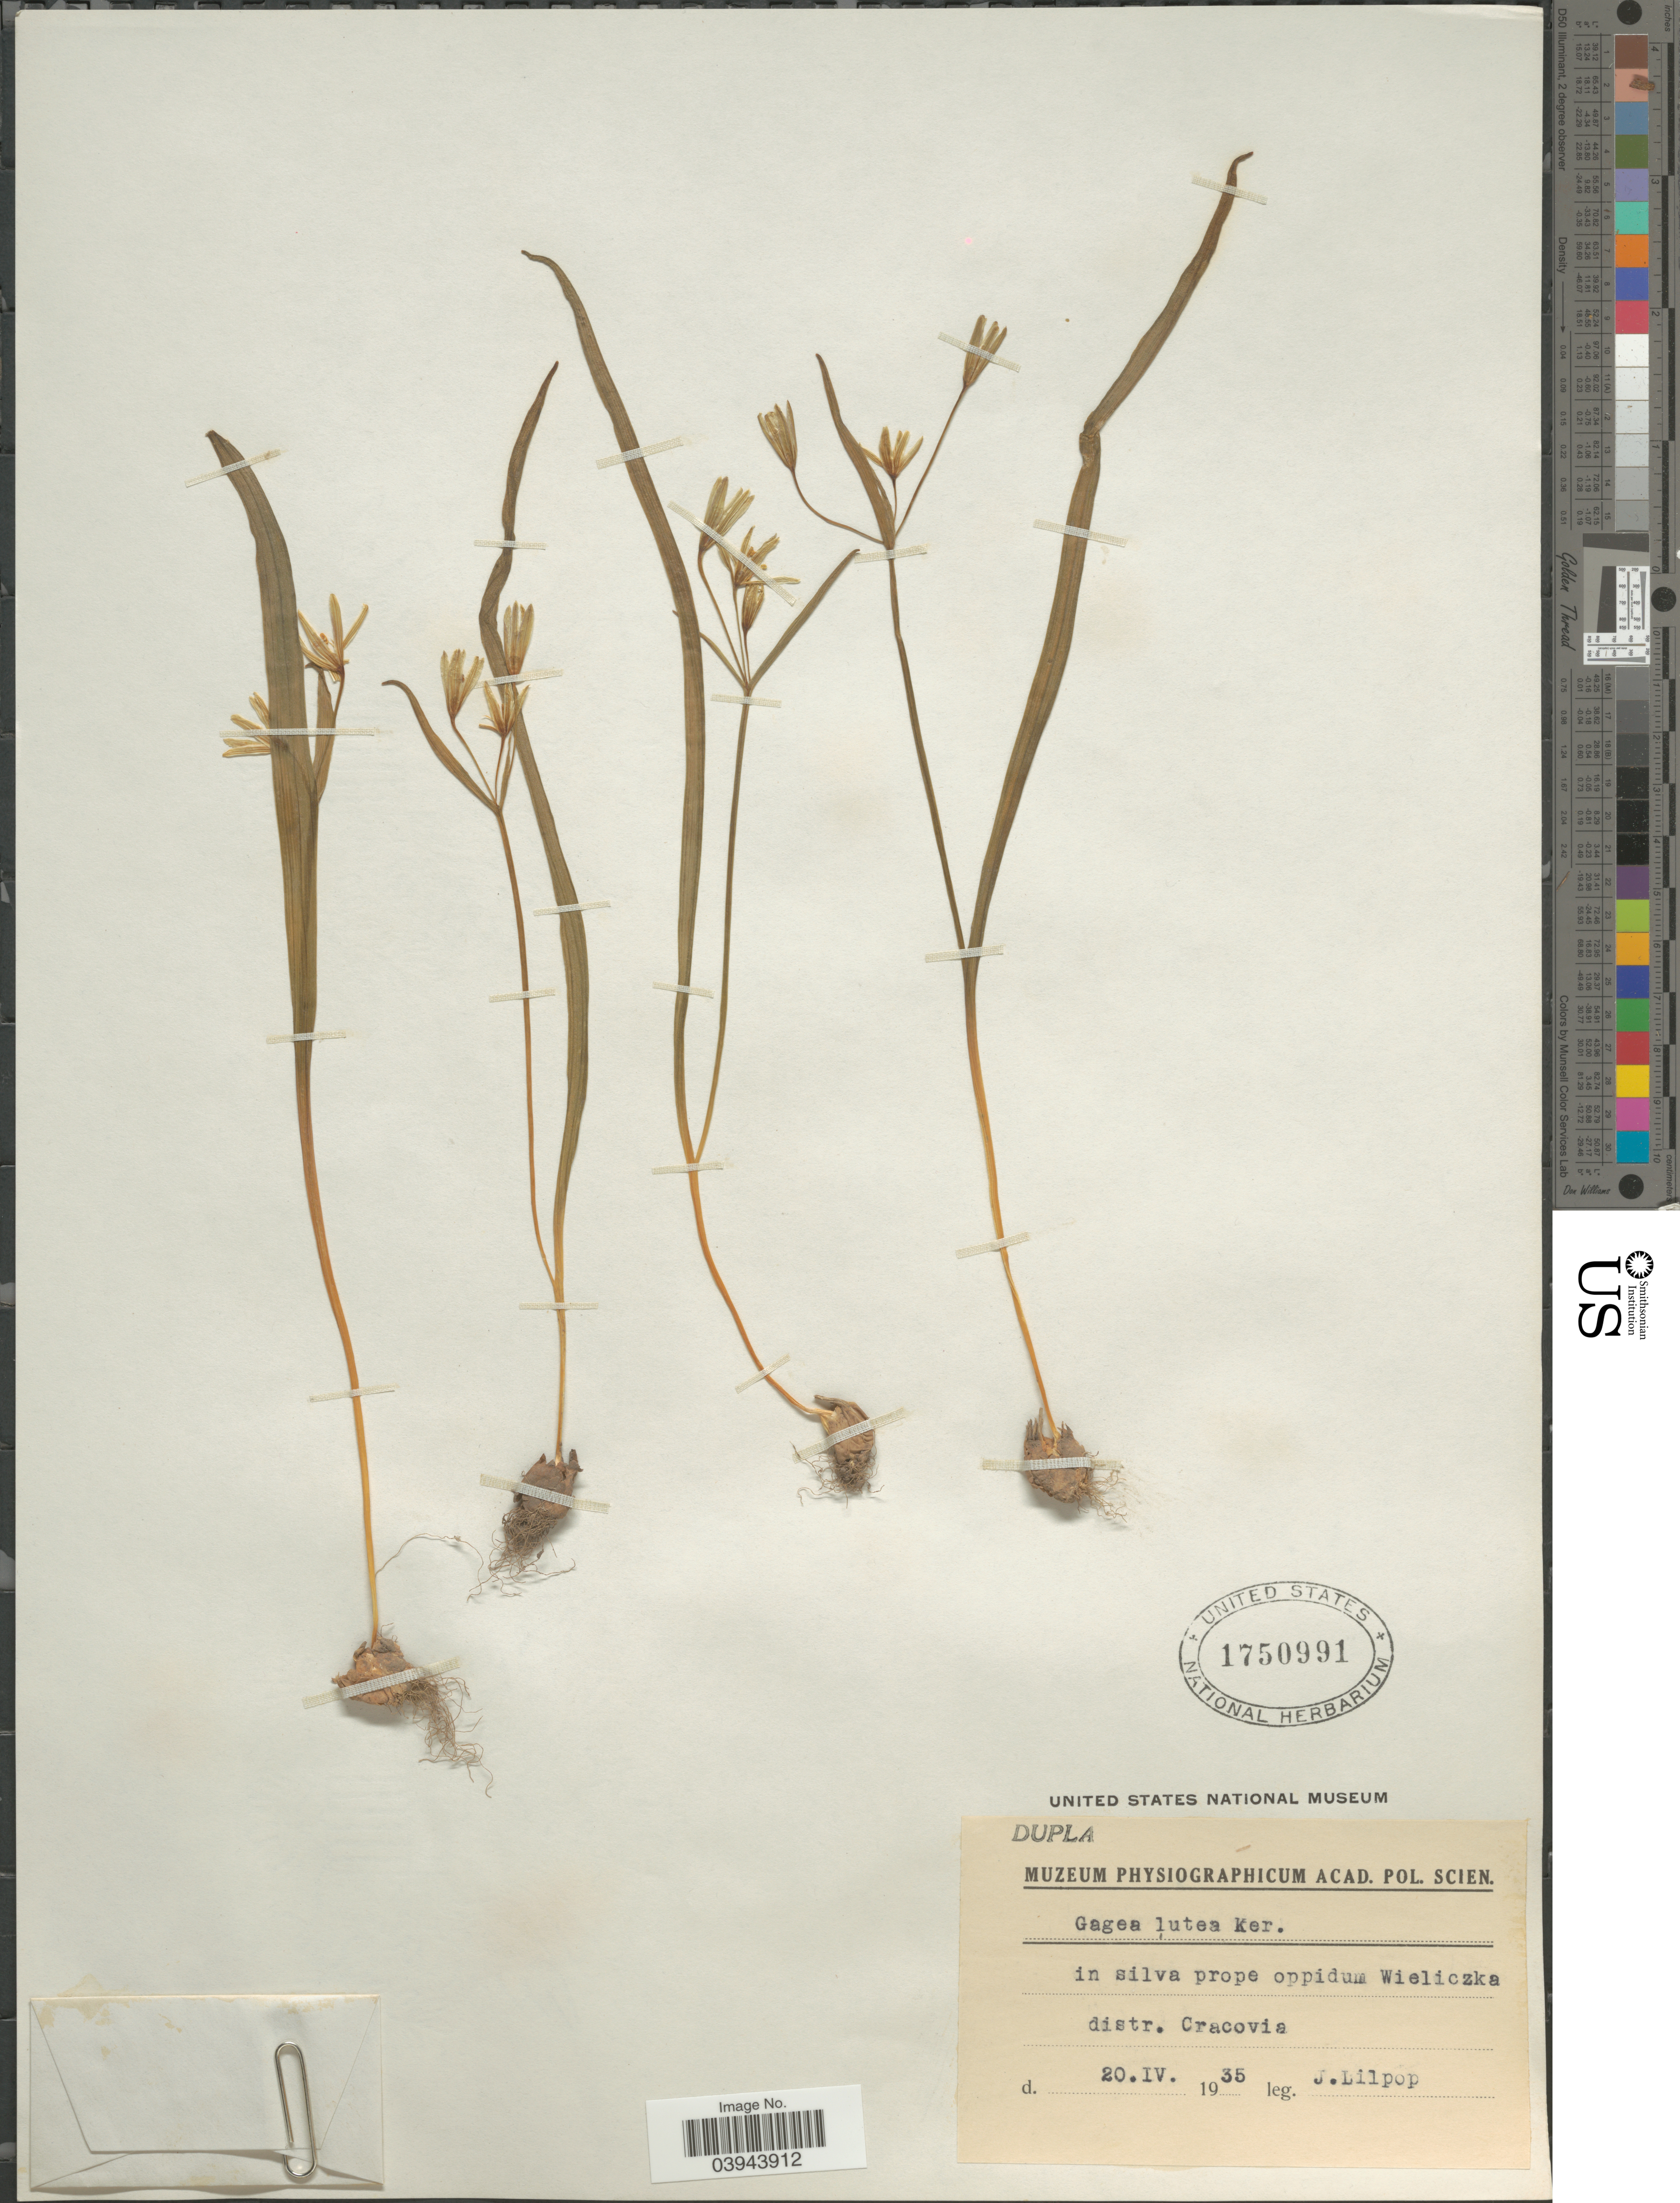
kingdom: Plantae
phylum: Tracheophyta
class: Liliopsida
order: Liliales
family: Liliaceae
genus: Gagea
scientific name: Gagea lutea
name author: (L.) Ker Gawl.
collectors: J. Lilpop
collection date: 1935-04-20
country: Poland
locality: In silva prope oppidum Wieliczka distr. Cracovia.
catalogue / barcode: US 1750991